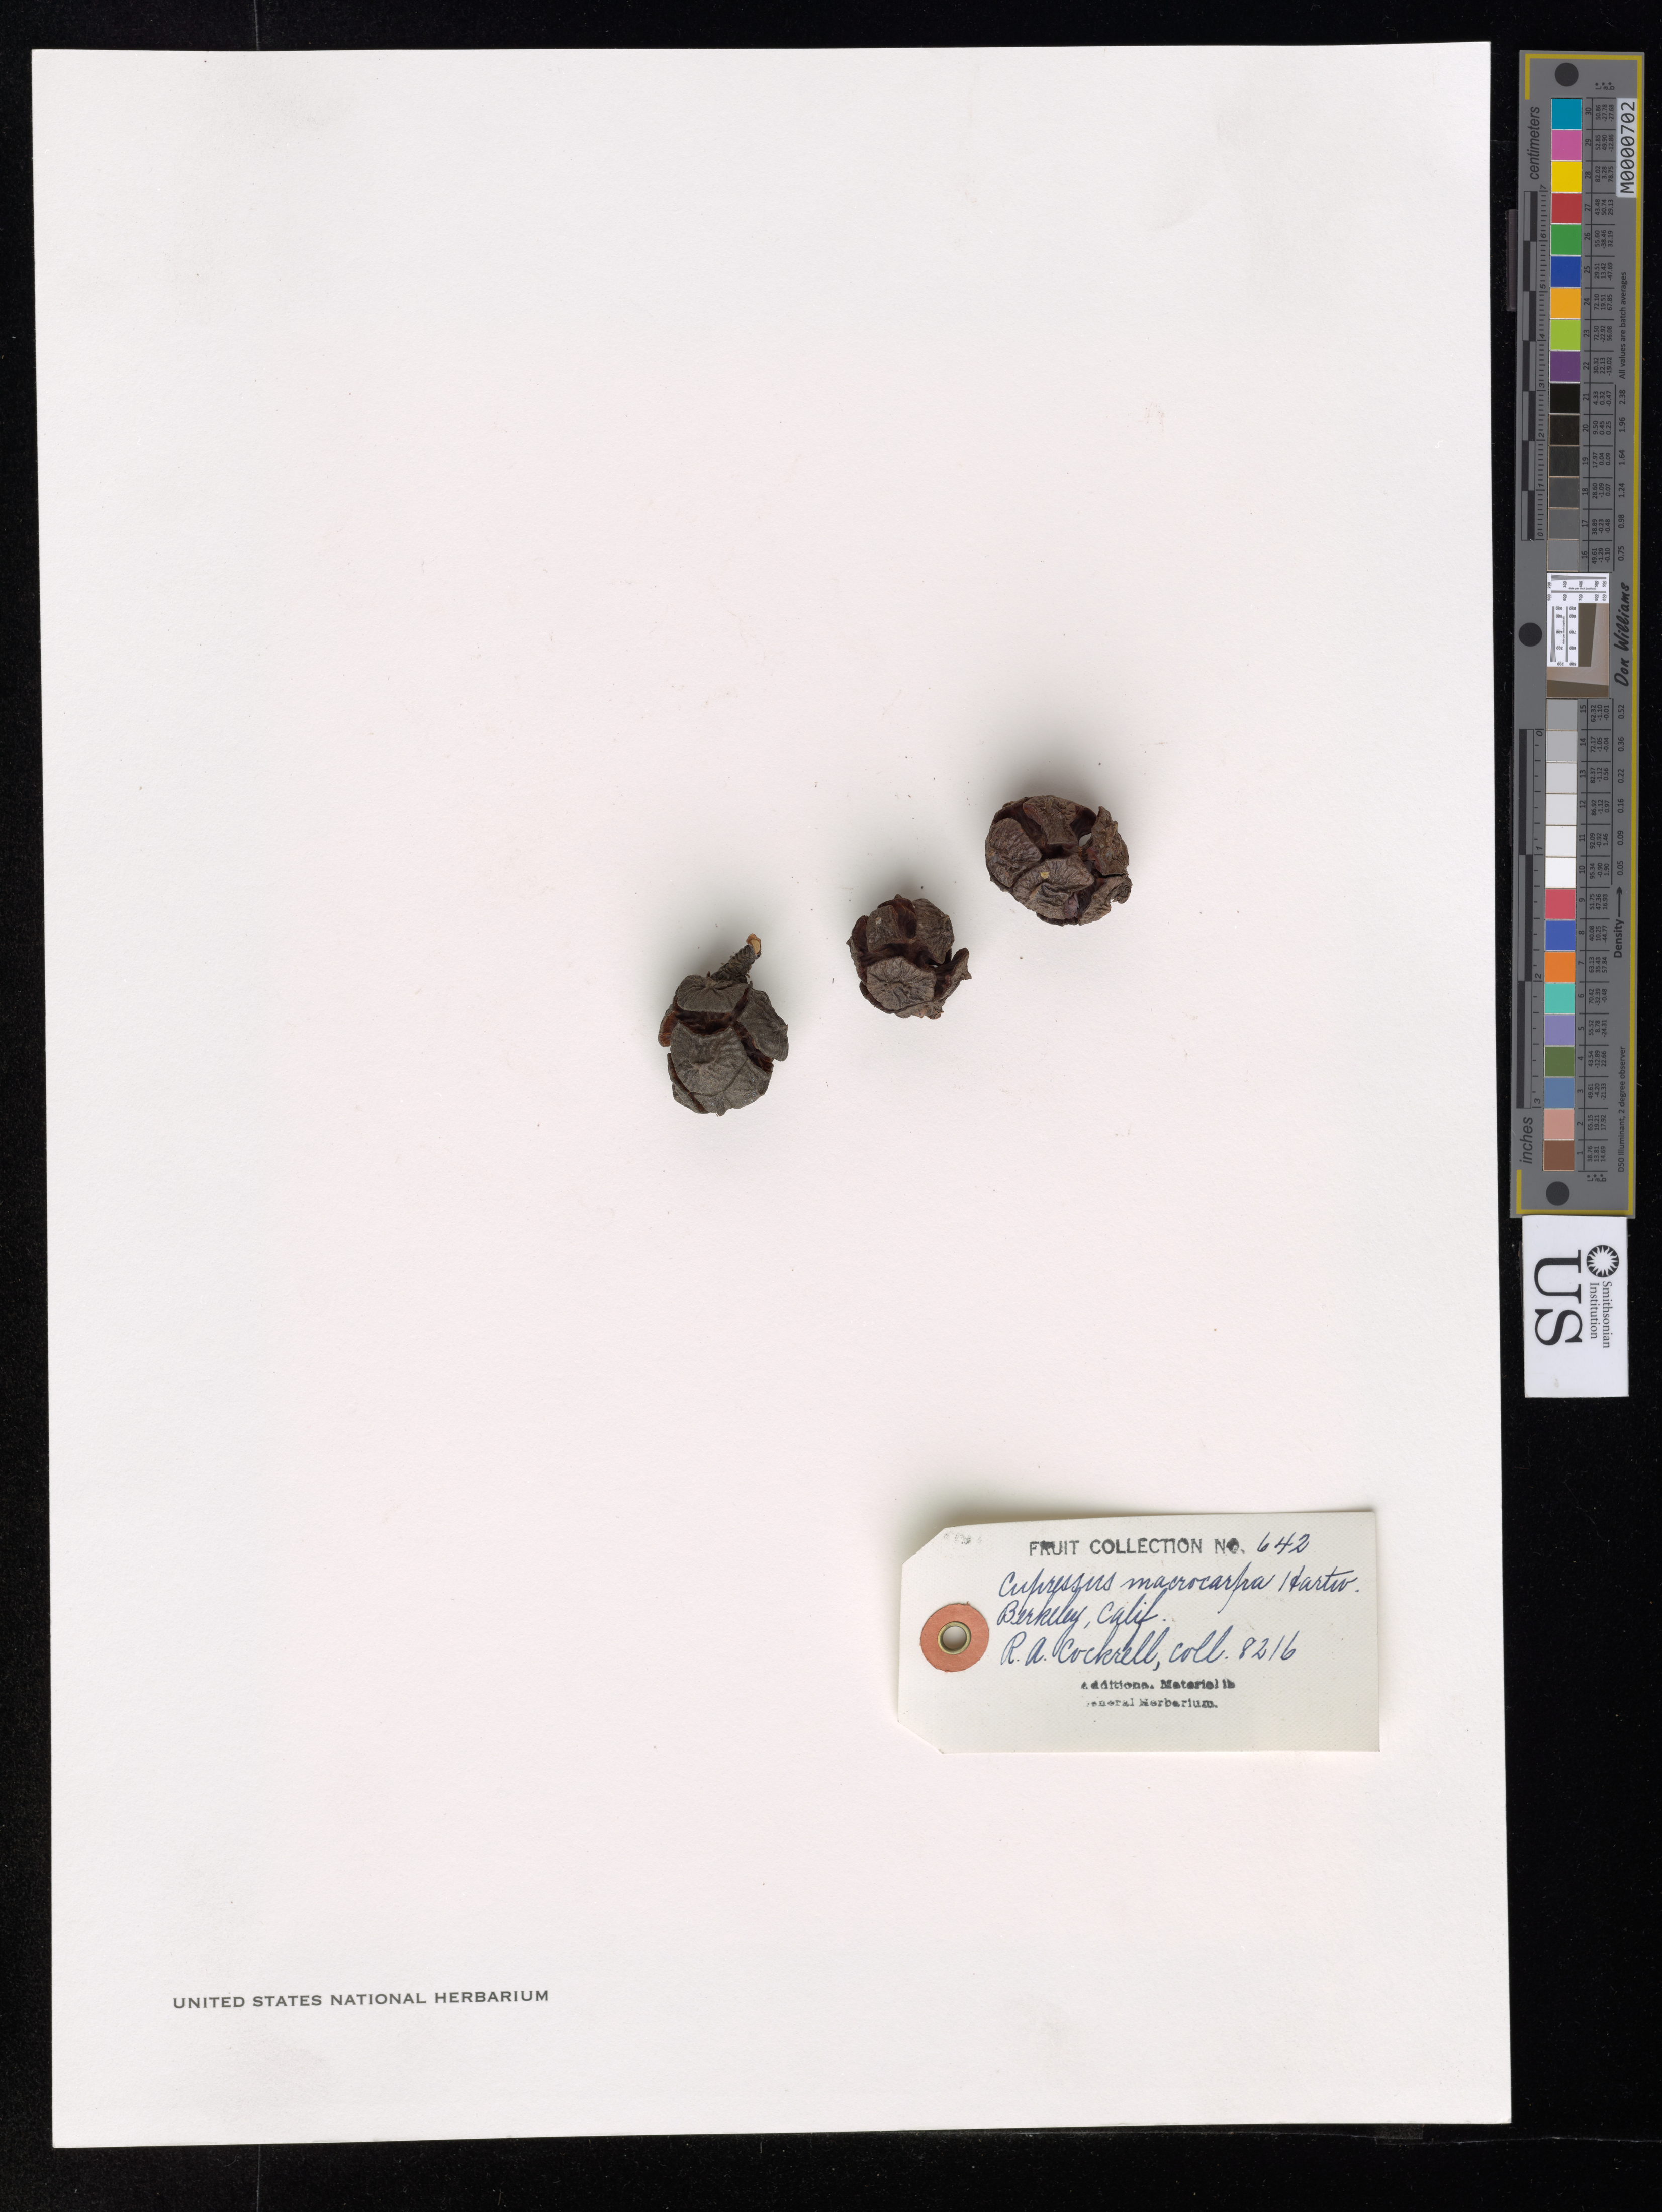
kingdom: Plantae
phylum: Tracheophyta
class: Pinopsida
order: Pinales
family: Cupressaceae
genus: Hesperocyparis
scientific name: Hesperocyparis macrocarpa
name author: (Hartw. ex Gordon) Bartel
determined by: (US) Smithsonian Institution - National Museum of Natural History - Department of Botany (UNITED STATES)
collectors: R. Cockrell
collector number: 8216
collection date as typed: Transcribed d/m/y: 5/2/37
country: United States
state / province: California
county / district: Alameda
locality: College Campus, Berkeley, Calif.